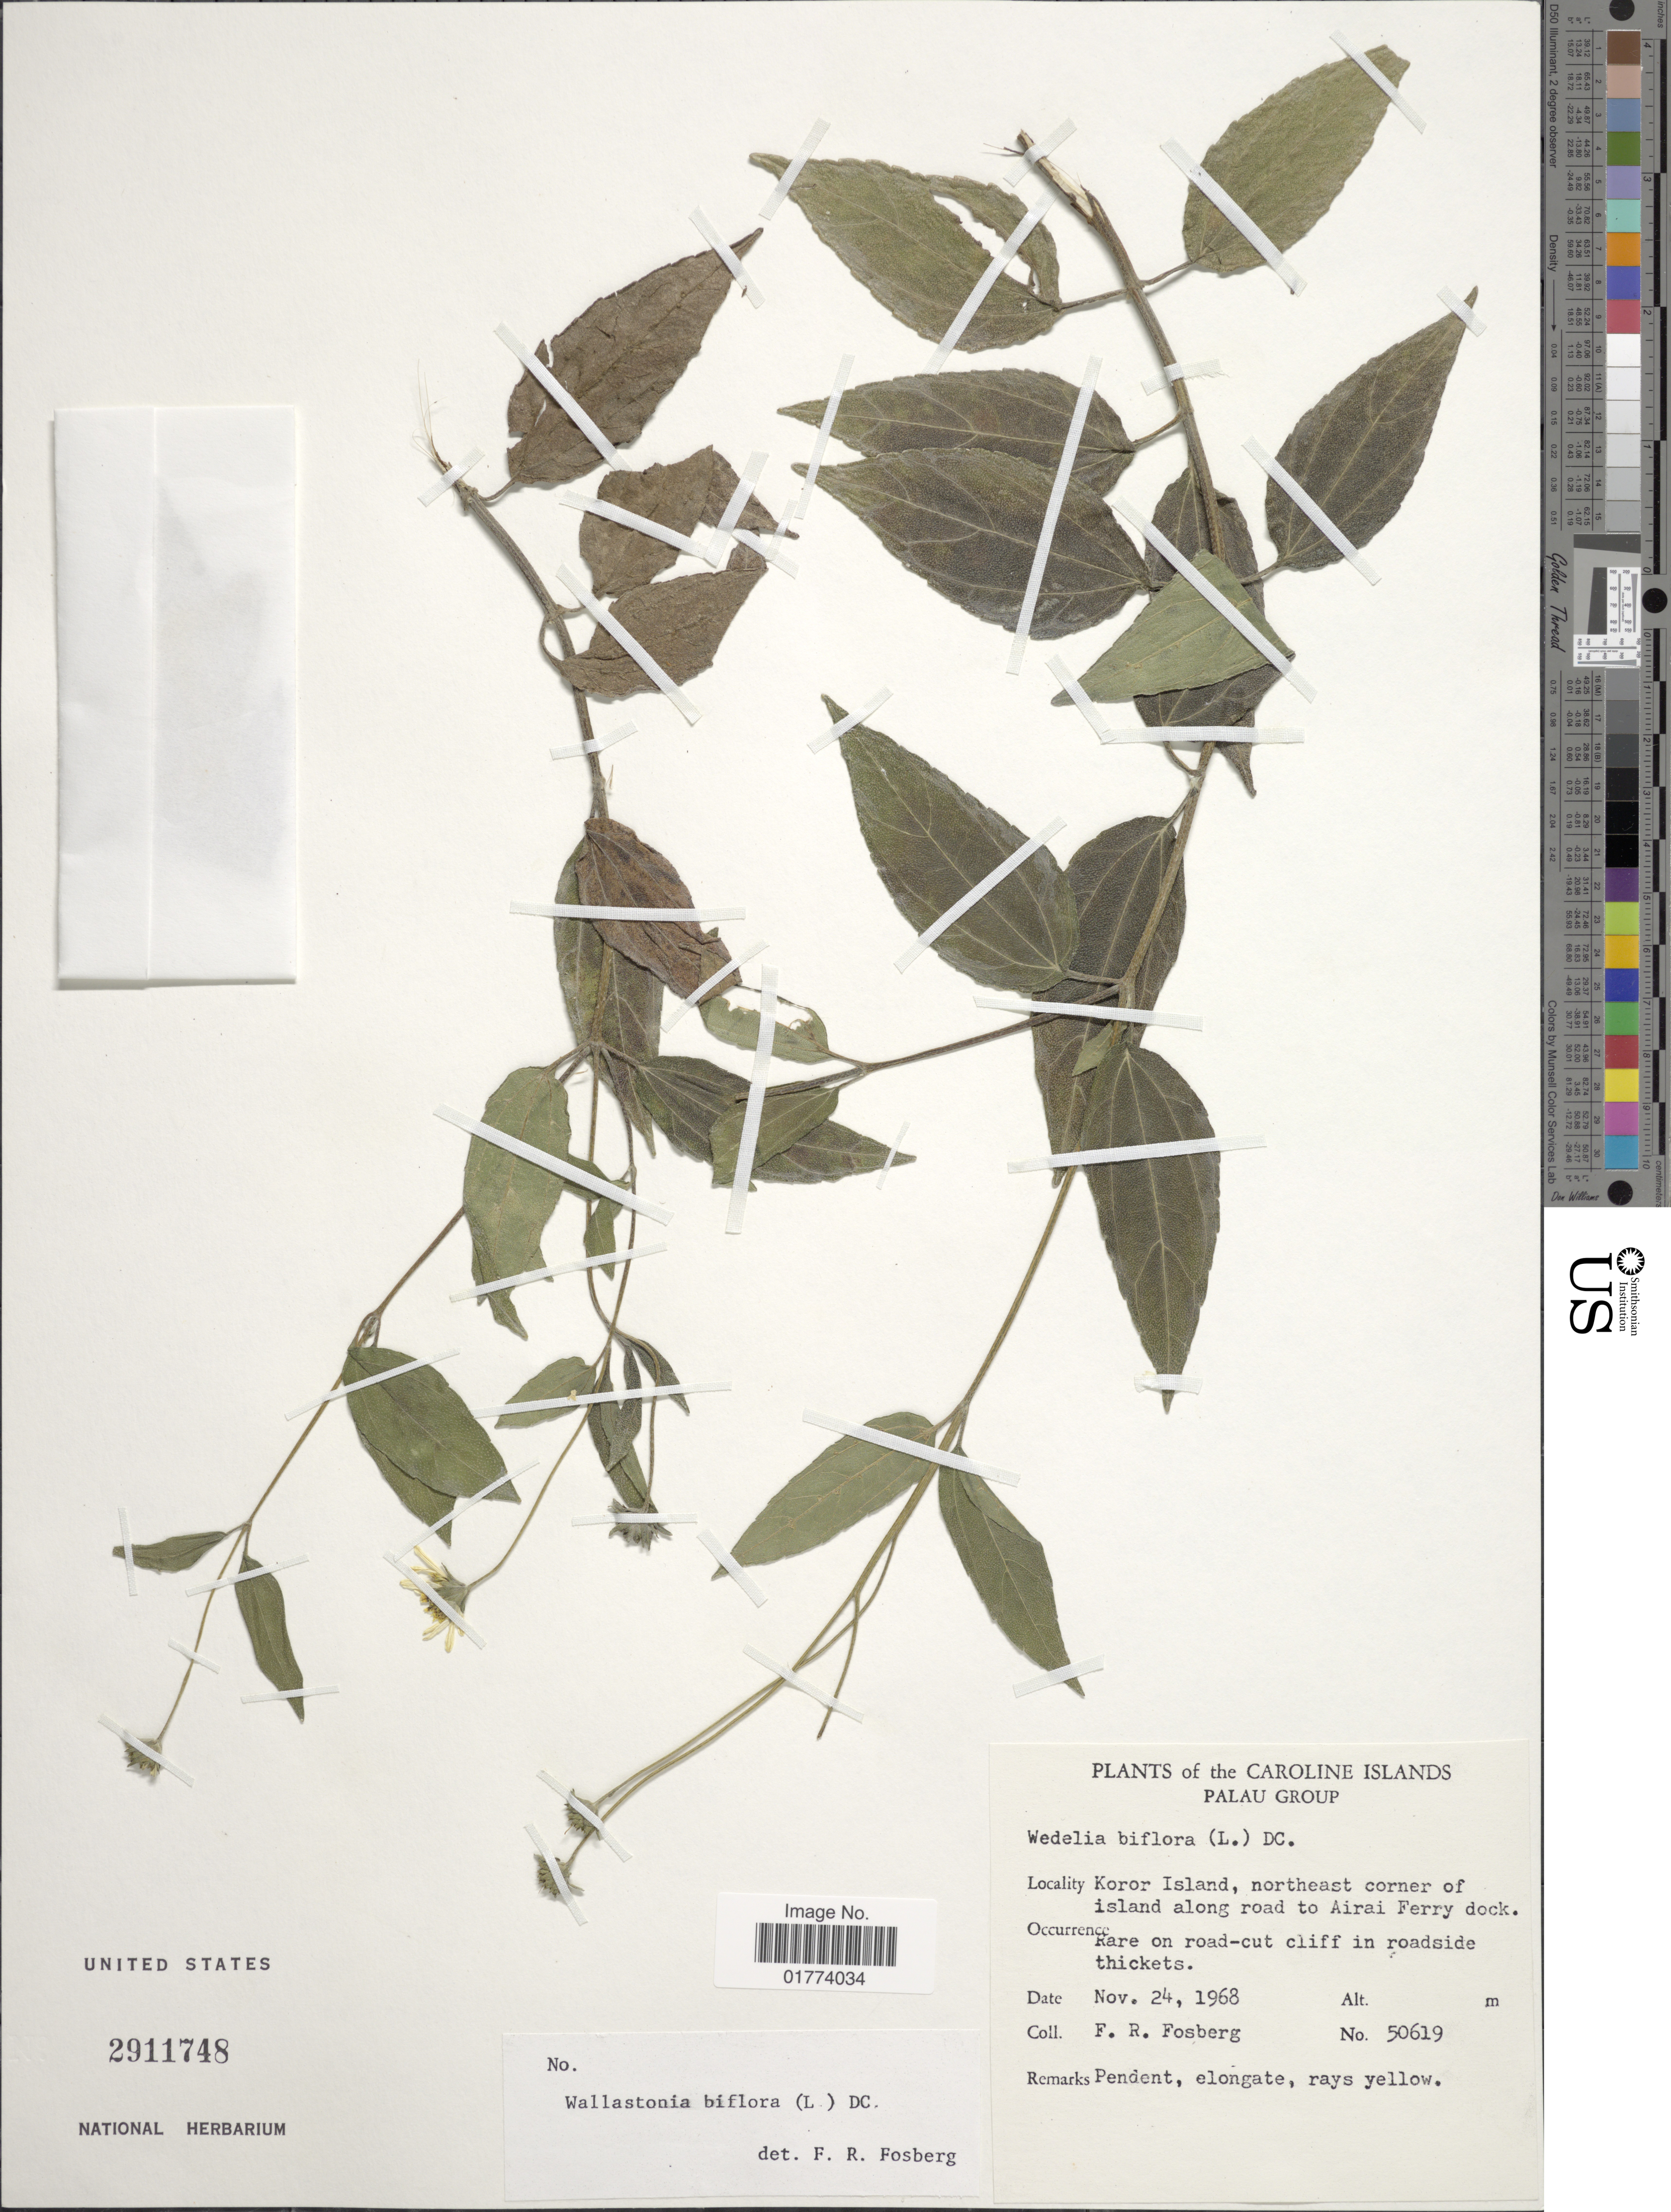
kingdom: Plantae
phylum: Tracheophyta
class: Magnoliopsida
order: Asterales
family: Asteraceae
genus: Wollastonia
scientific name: Wollastonia biflora var. biflora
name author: (L.) DC.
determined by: Wagner, W. L., (BOT), Smithsonian Institution - National Museum of Natural History (UNITED STATES)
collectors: F. R. Fosberg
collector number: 50619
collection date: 1968-11-24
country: Palau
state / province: Koror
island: Oreor [Koror]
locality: Koror Island, northeast corner of island along road to Airai Ferry dock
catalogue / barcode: US 2911748